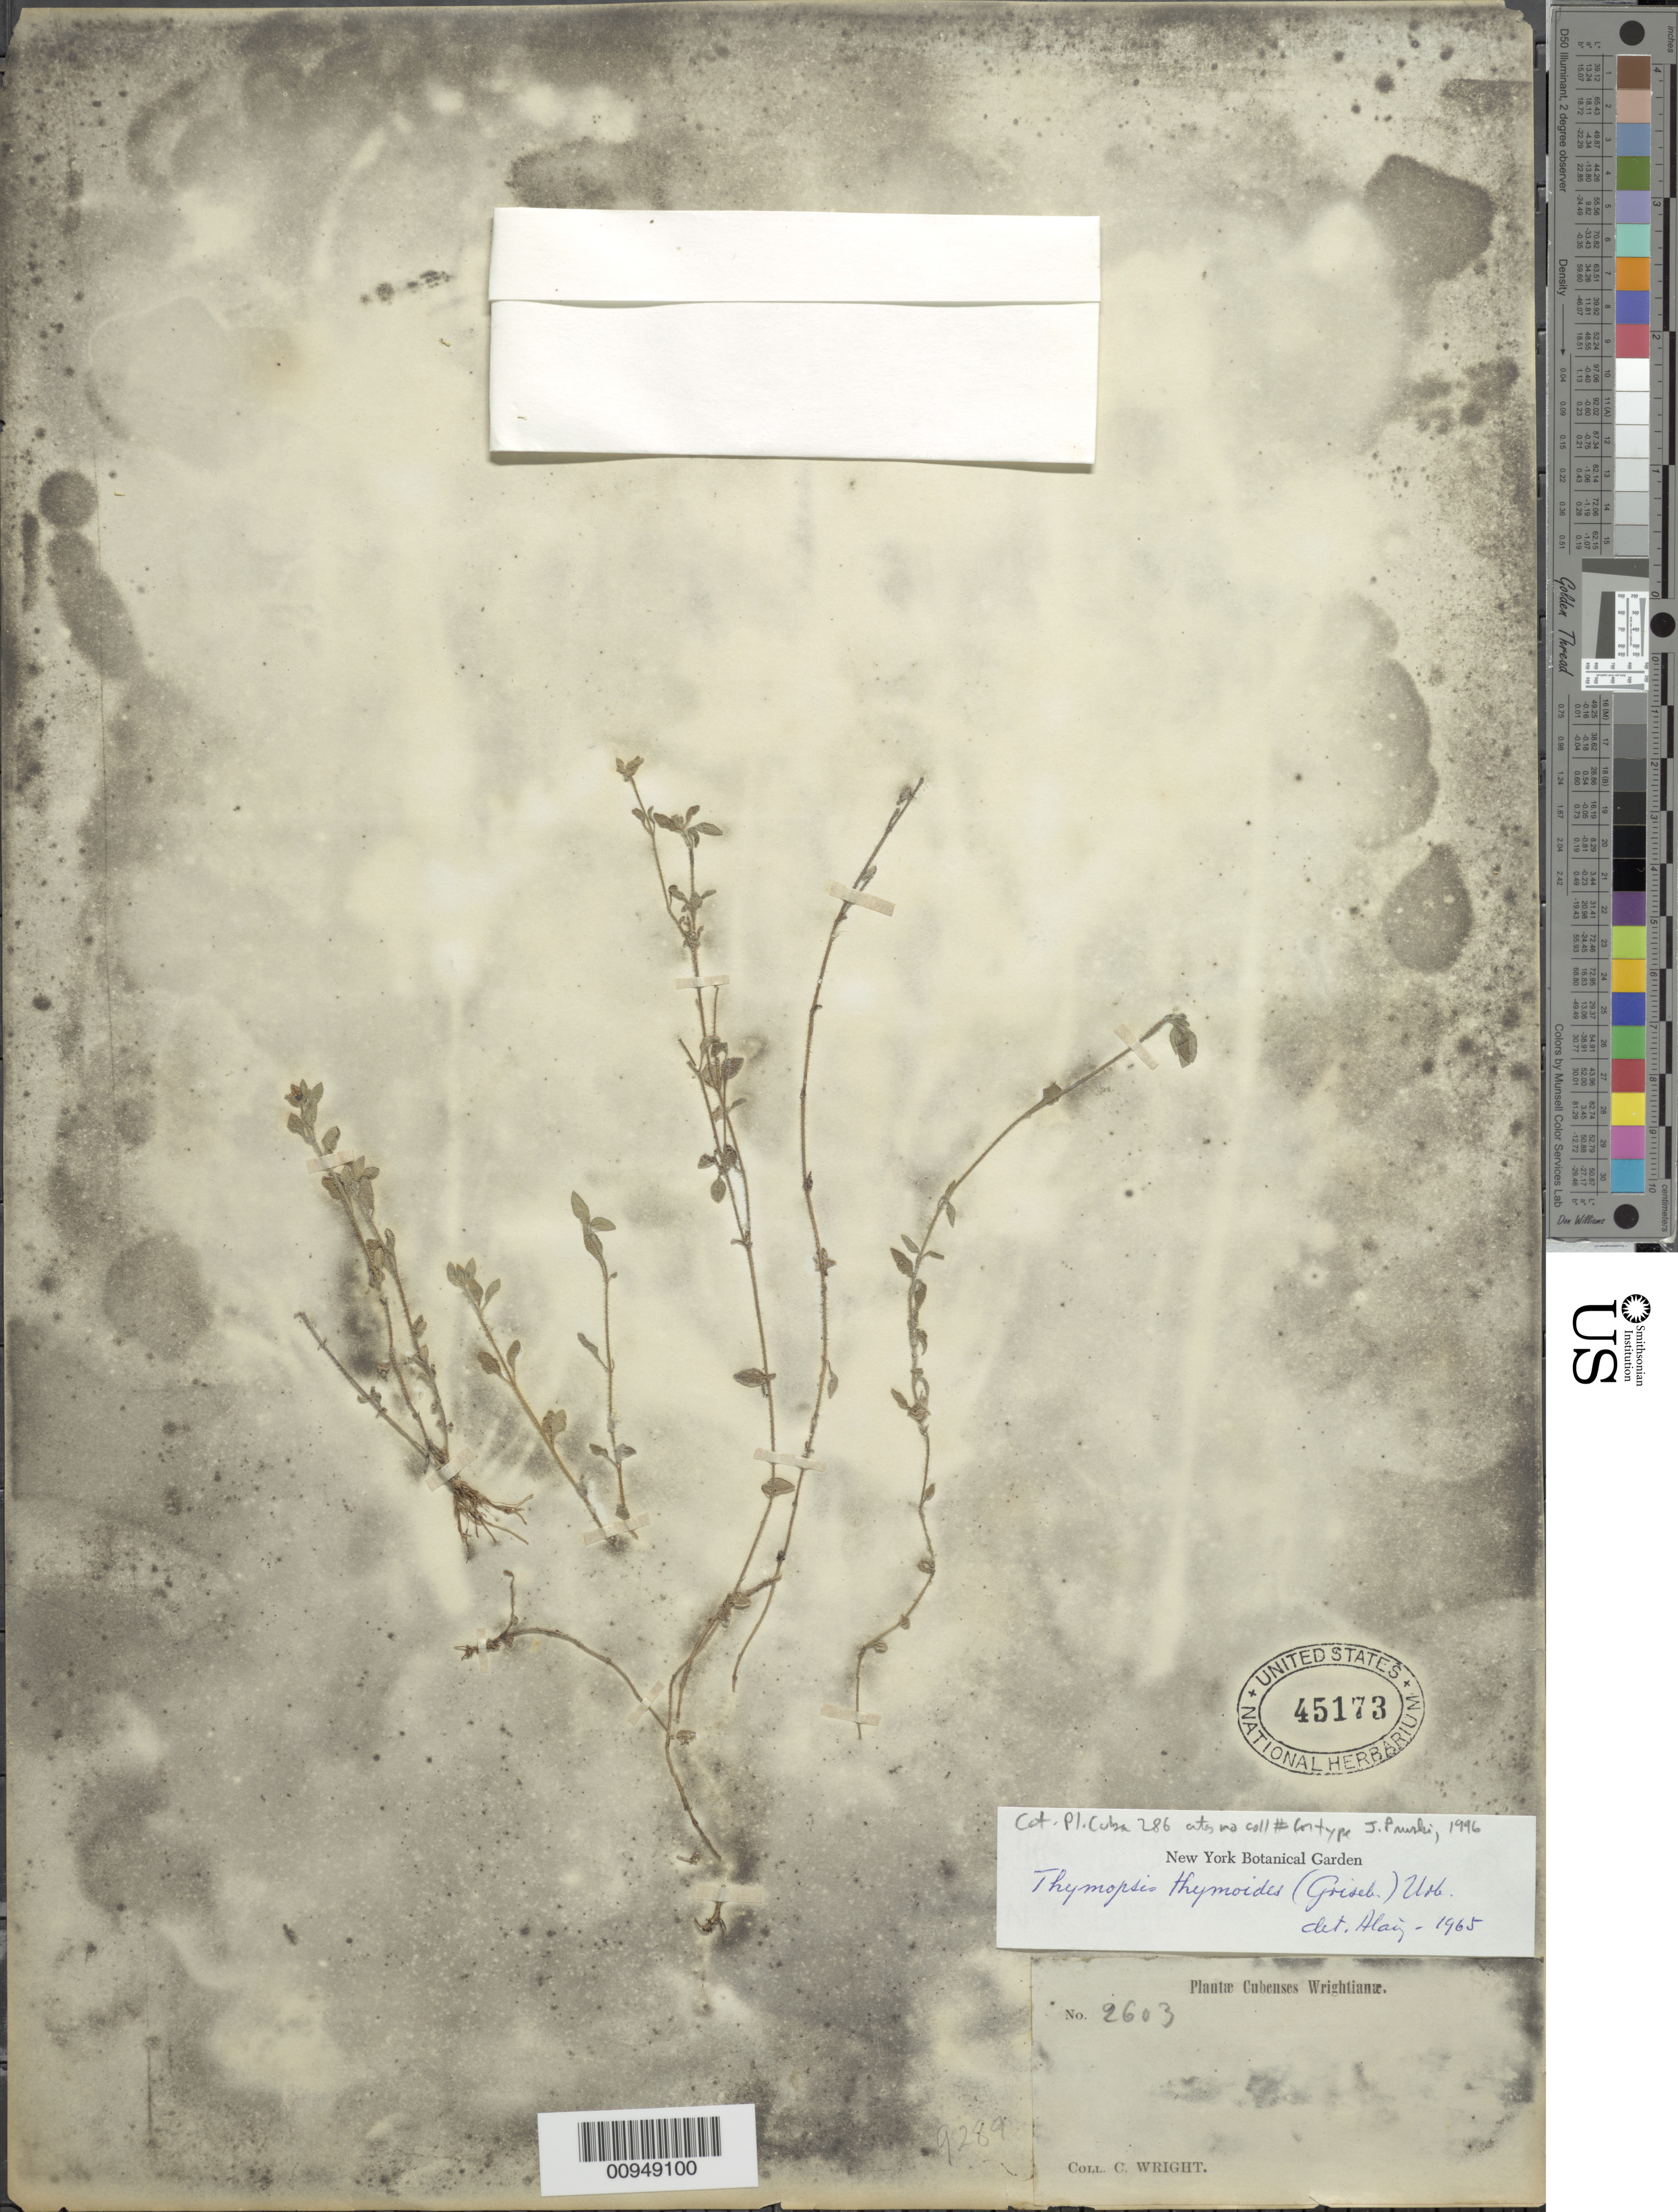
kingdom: Plantae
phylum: Tracheophyta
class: Magnoliopsida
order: Asterales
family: Asteraceae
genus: Thymopsis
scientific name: Thymopsis thymoides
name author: (Griseb.) Urb.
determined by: Liogier, Alain H.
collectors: C. Wright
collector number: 2603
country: Cuba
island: Cuba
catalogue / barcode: US 45173